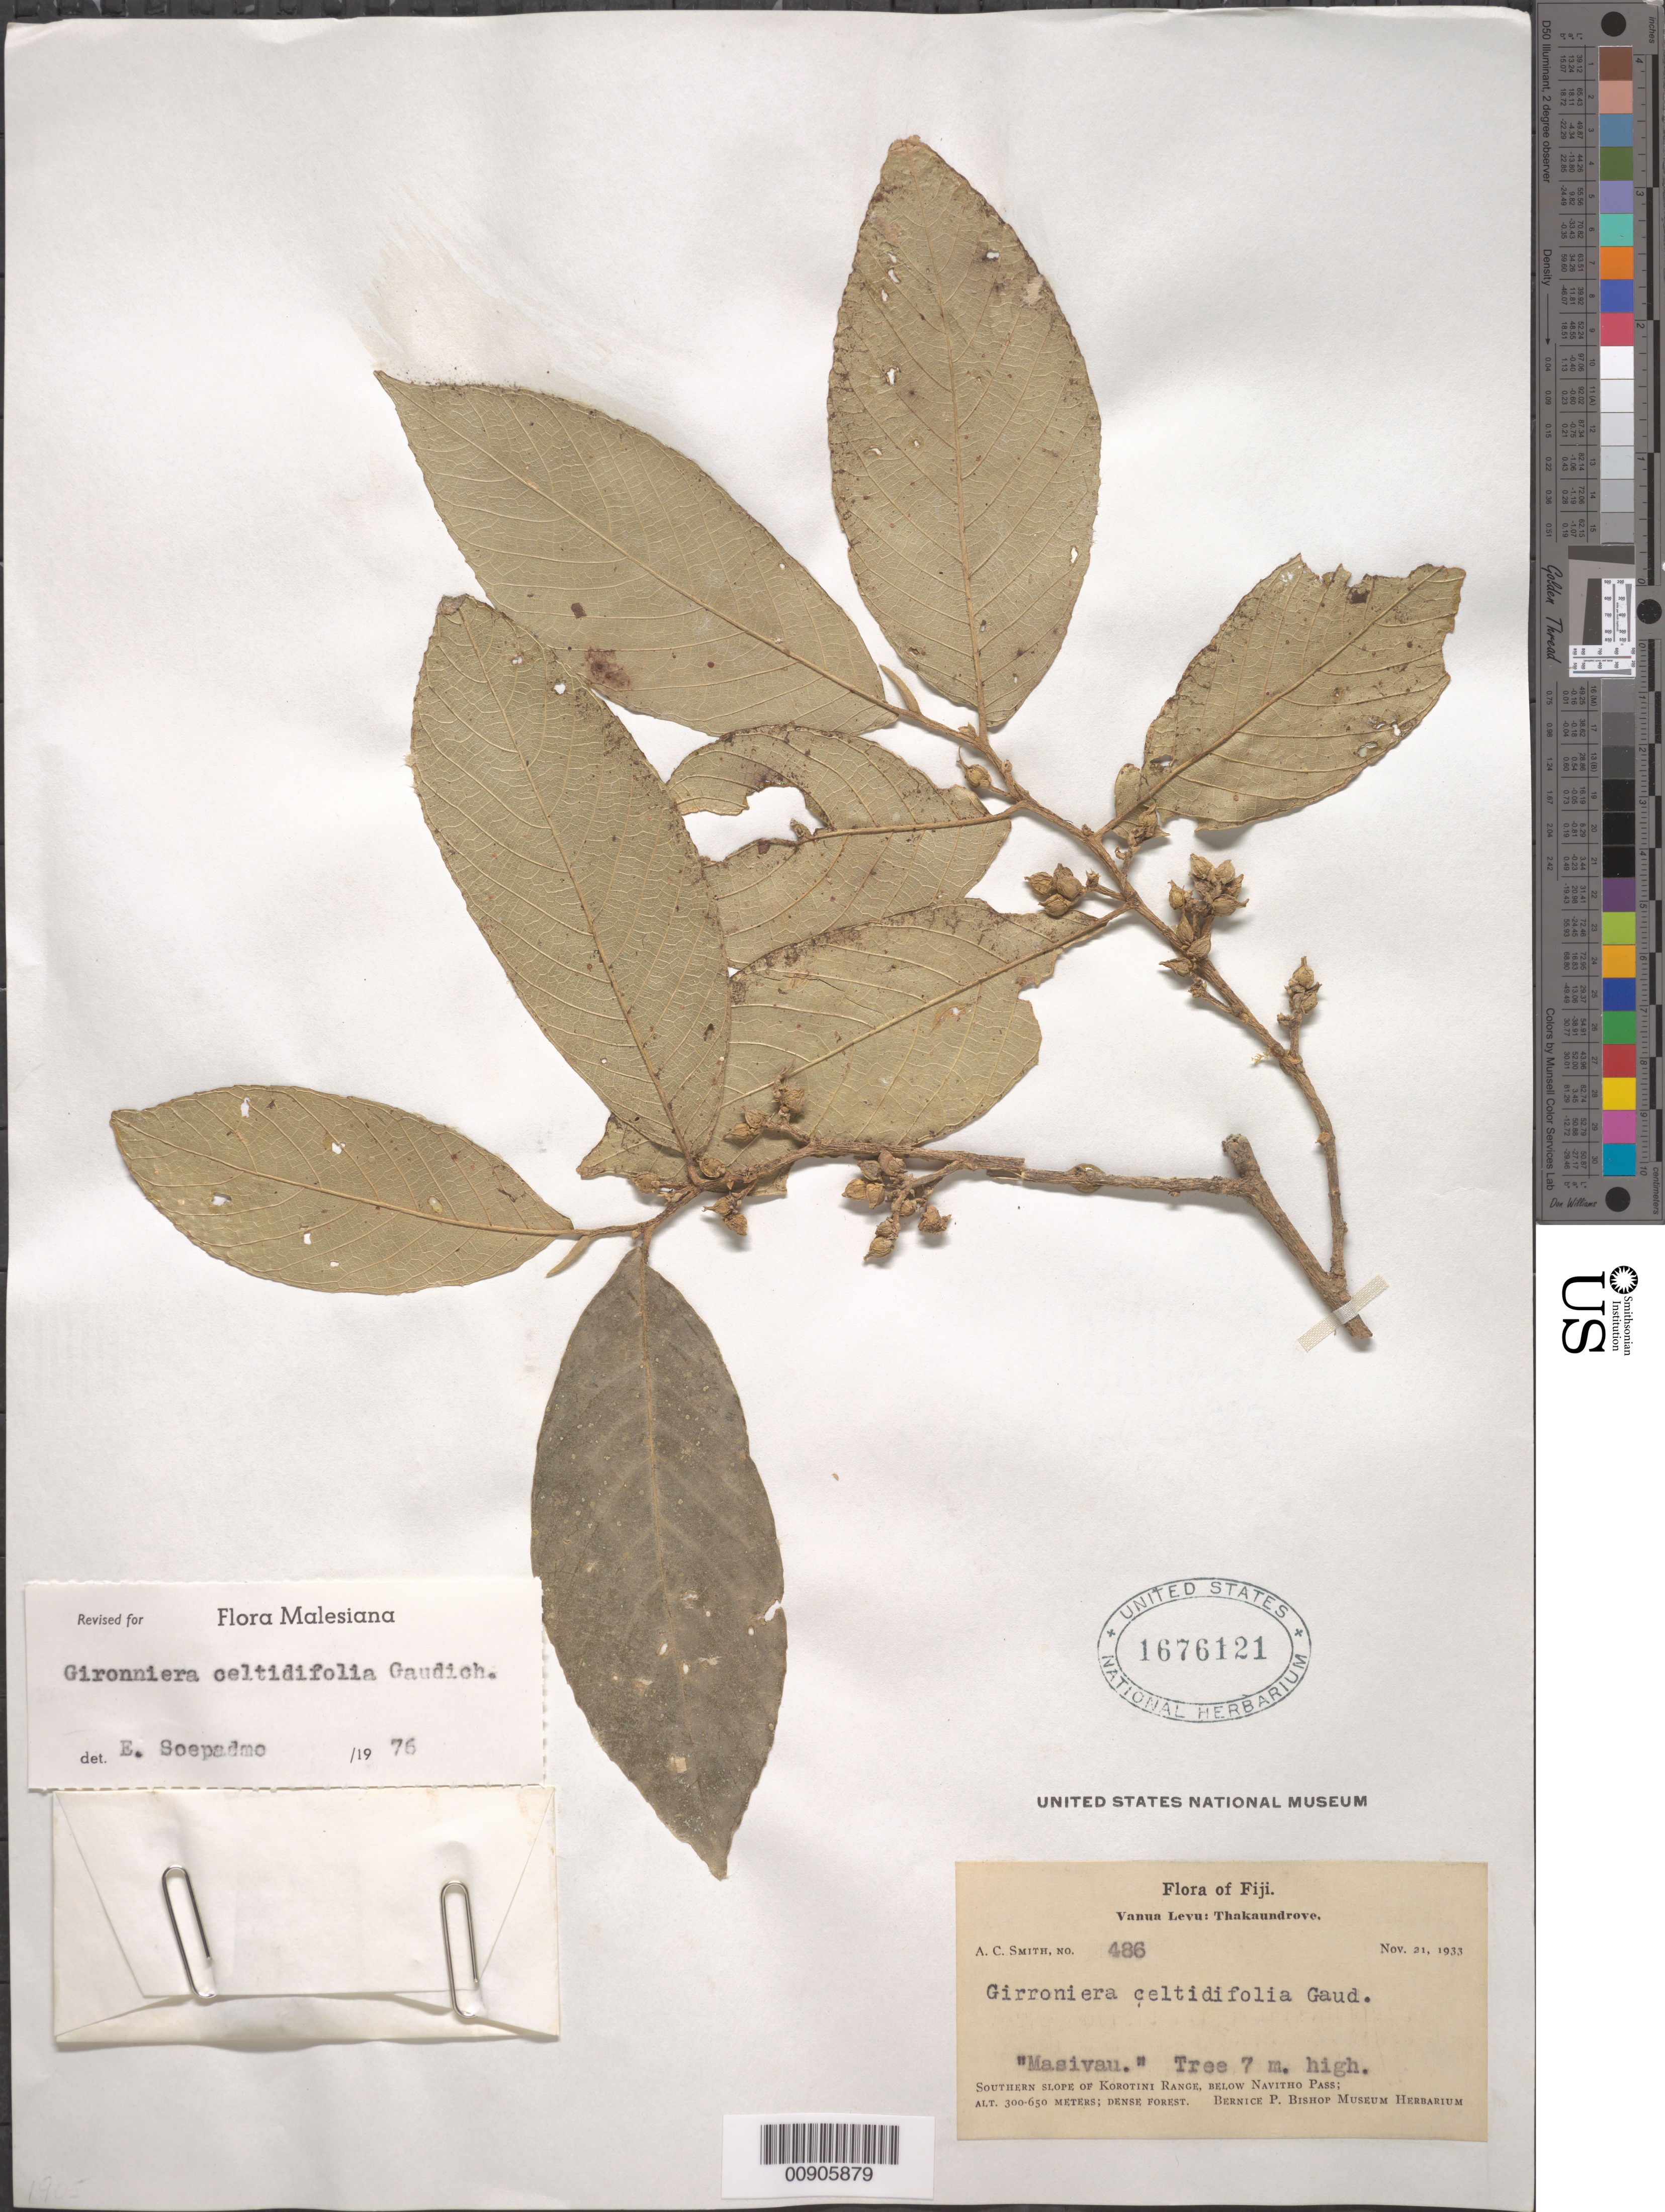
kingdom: Plantae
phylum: Tracheophyta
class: Magnoliopsida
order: Rosales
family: Cannabaceae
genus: Gironniera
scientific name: Gironniera celtidifolia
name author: Gaudich.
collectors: C. A. Smith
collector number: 486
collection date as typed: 21 Nov 1933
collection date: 1933-11-21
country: Fiji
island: Vanua Levu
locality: Thakaundrove, southern slope of Korotini Range, below Navitho Pass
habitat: dense forest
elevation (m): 300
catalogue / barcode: US 1676121